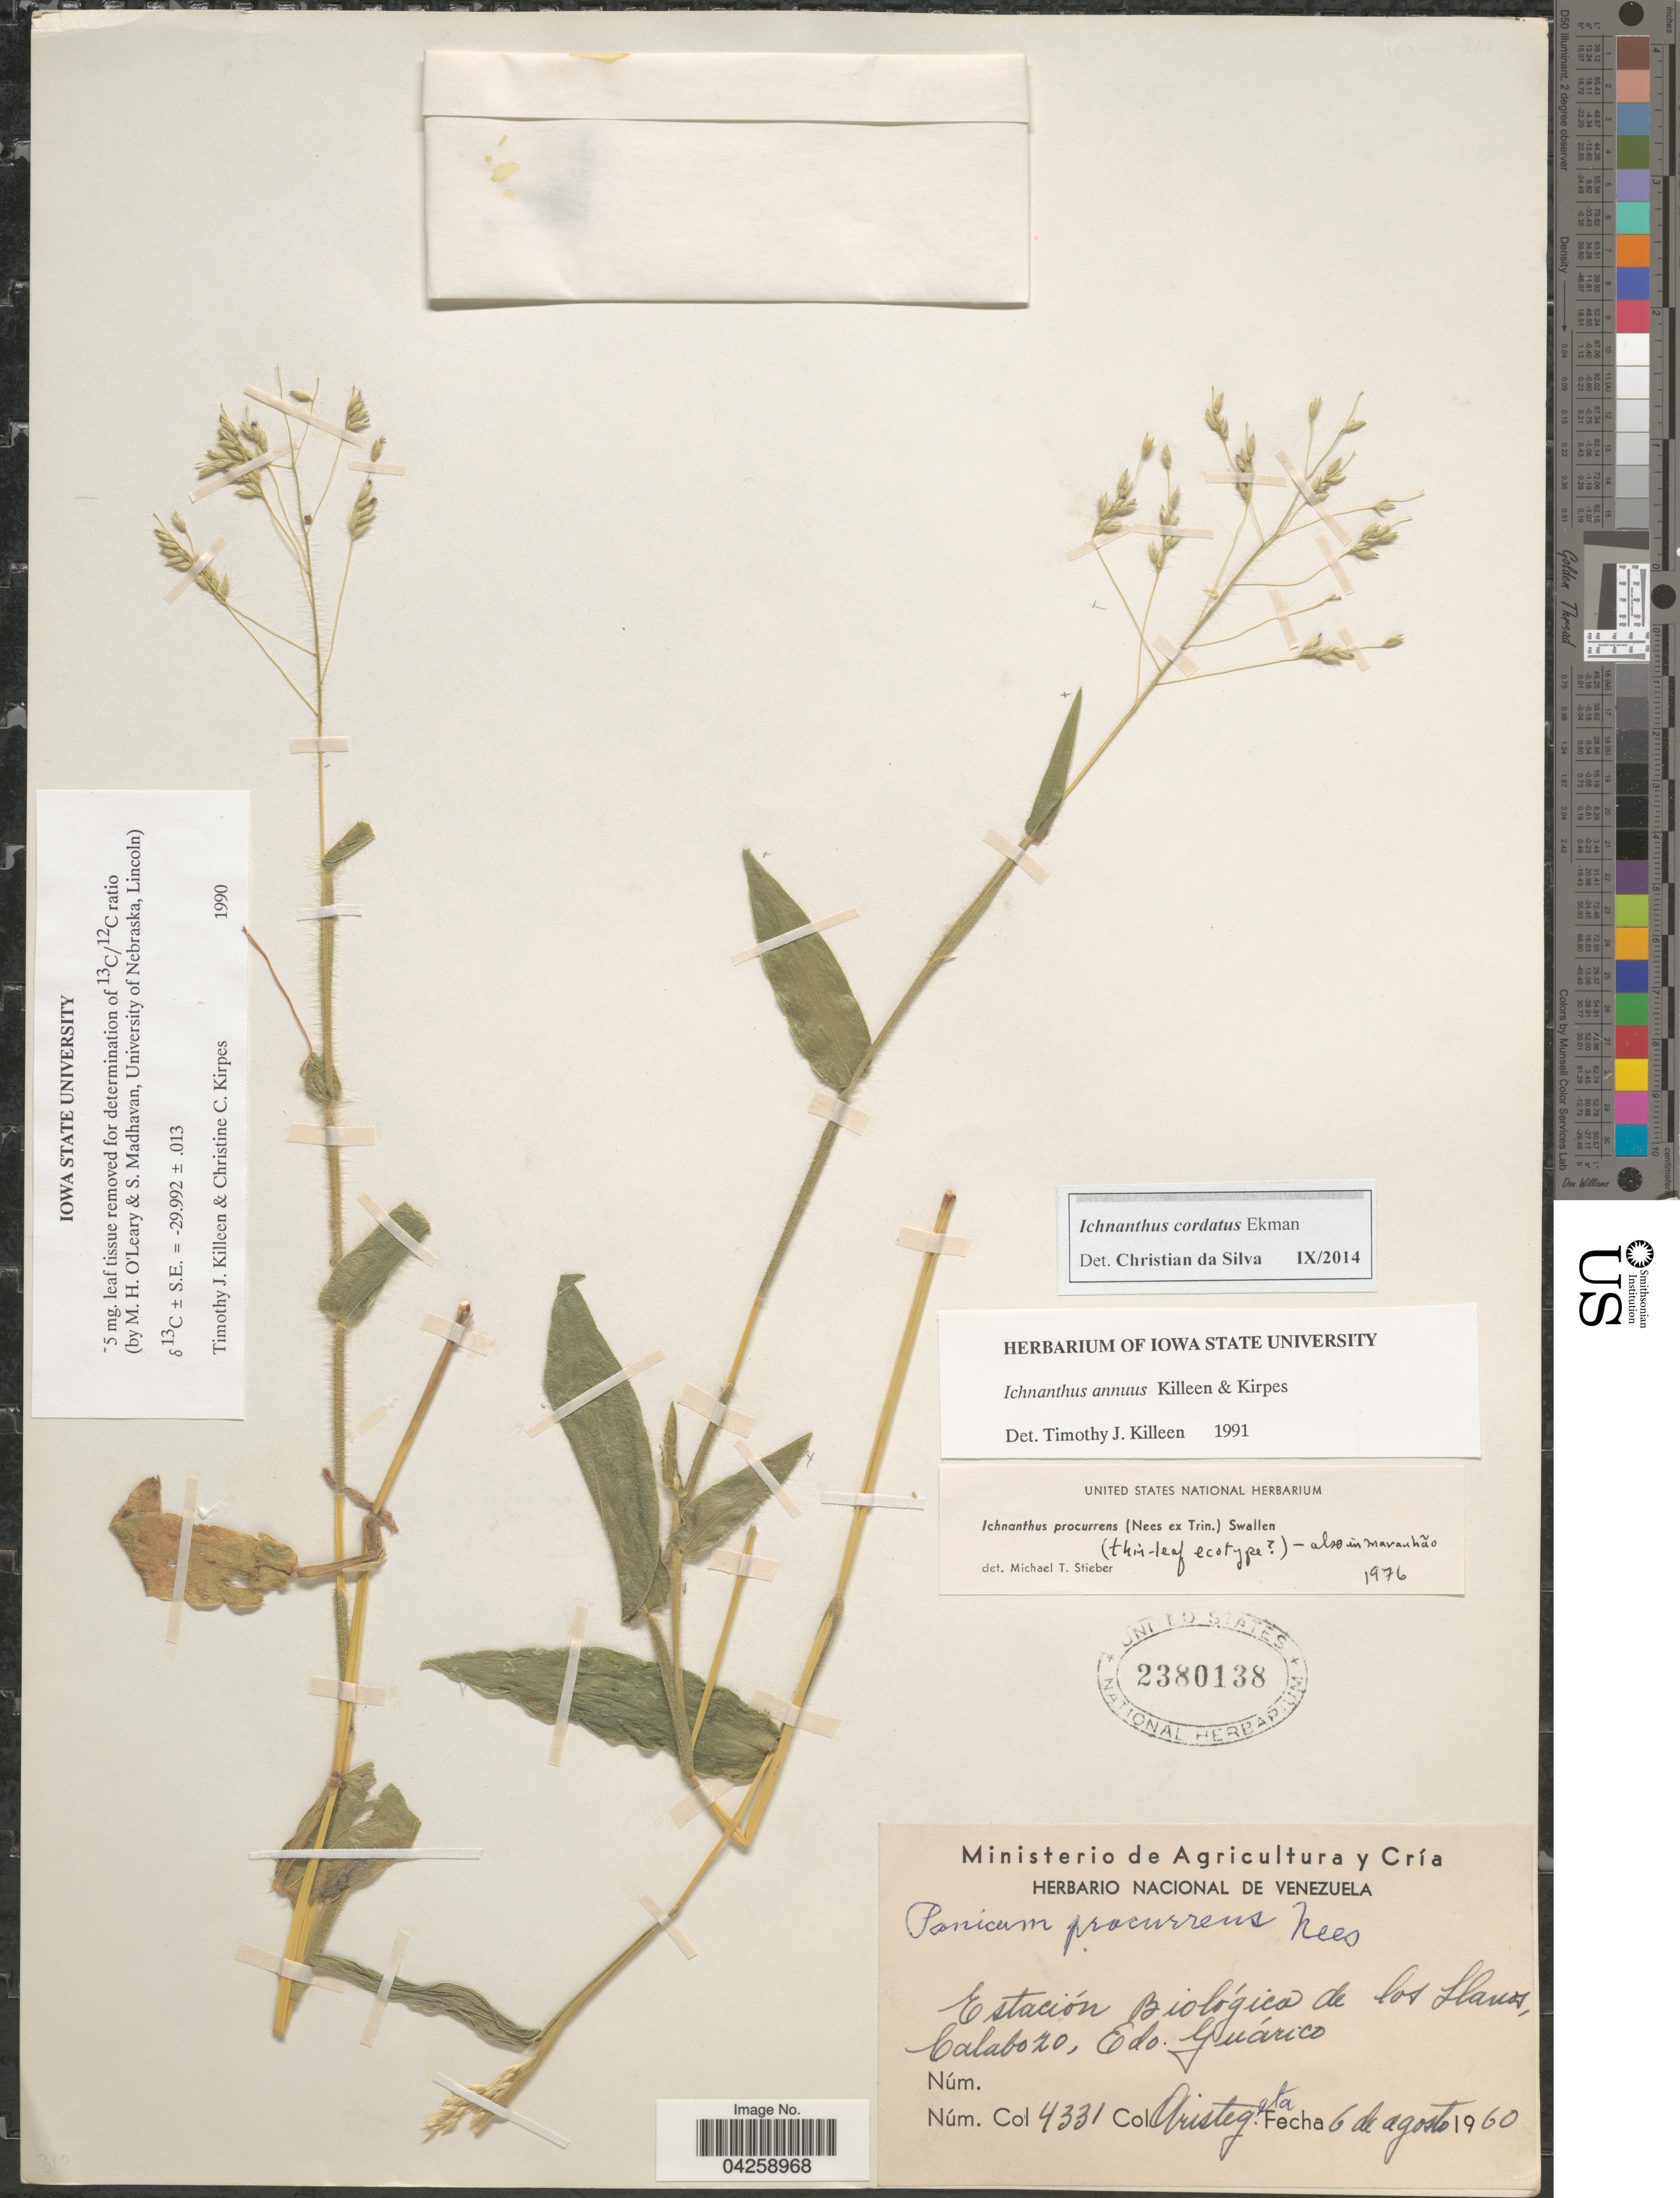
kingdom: Plantae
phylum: Tracheophyta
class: Liliopsida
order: Poales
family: Poaceae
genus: Ichnanthus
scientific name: Ichnanthus mayarensis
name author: (C. Wright) Hitchc.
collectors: -. Aristeguieta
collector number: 4331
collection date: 1960-08-06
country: Venezuela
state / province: Guarico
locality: Estación Biológica de los Llanos, Calabozo.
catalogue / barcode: US 2380138